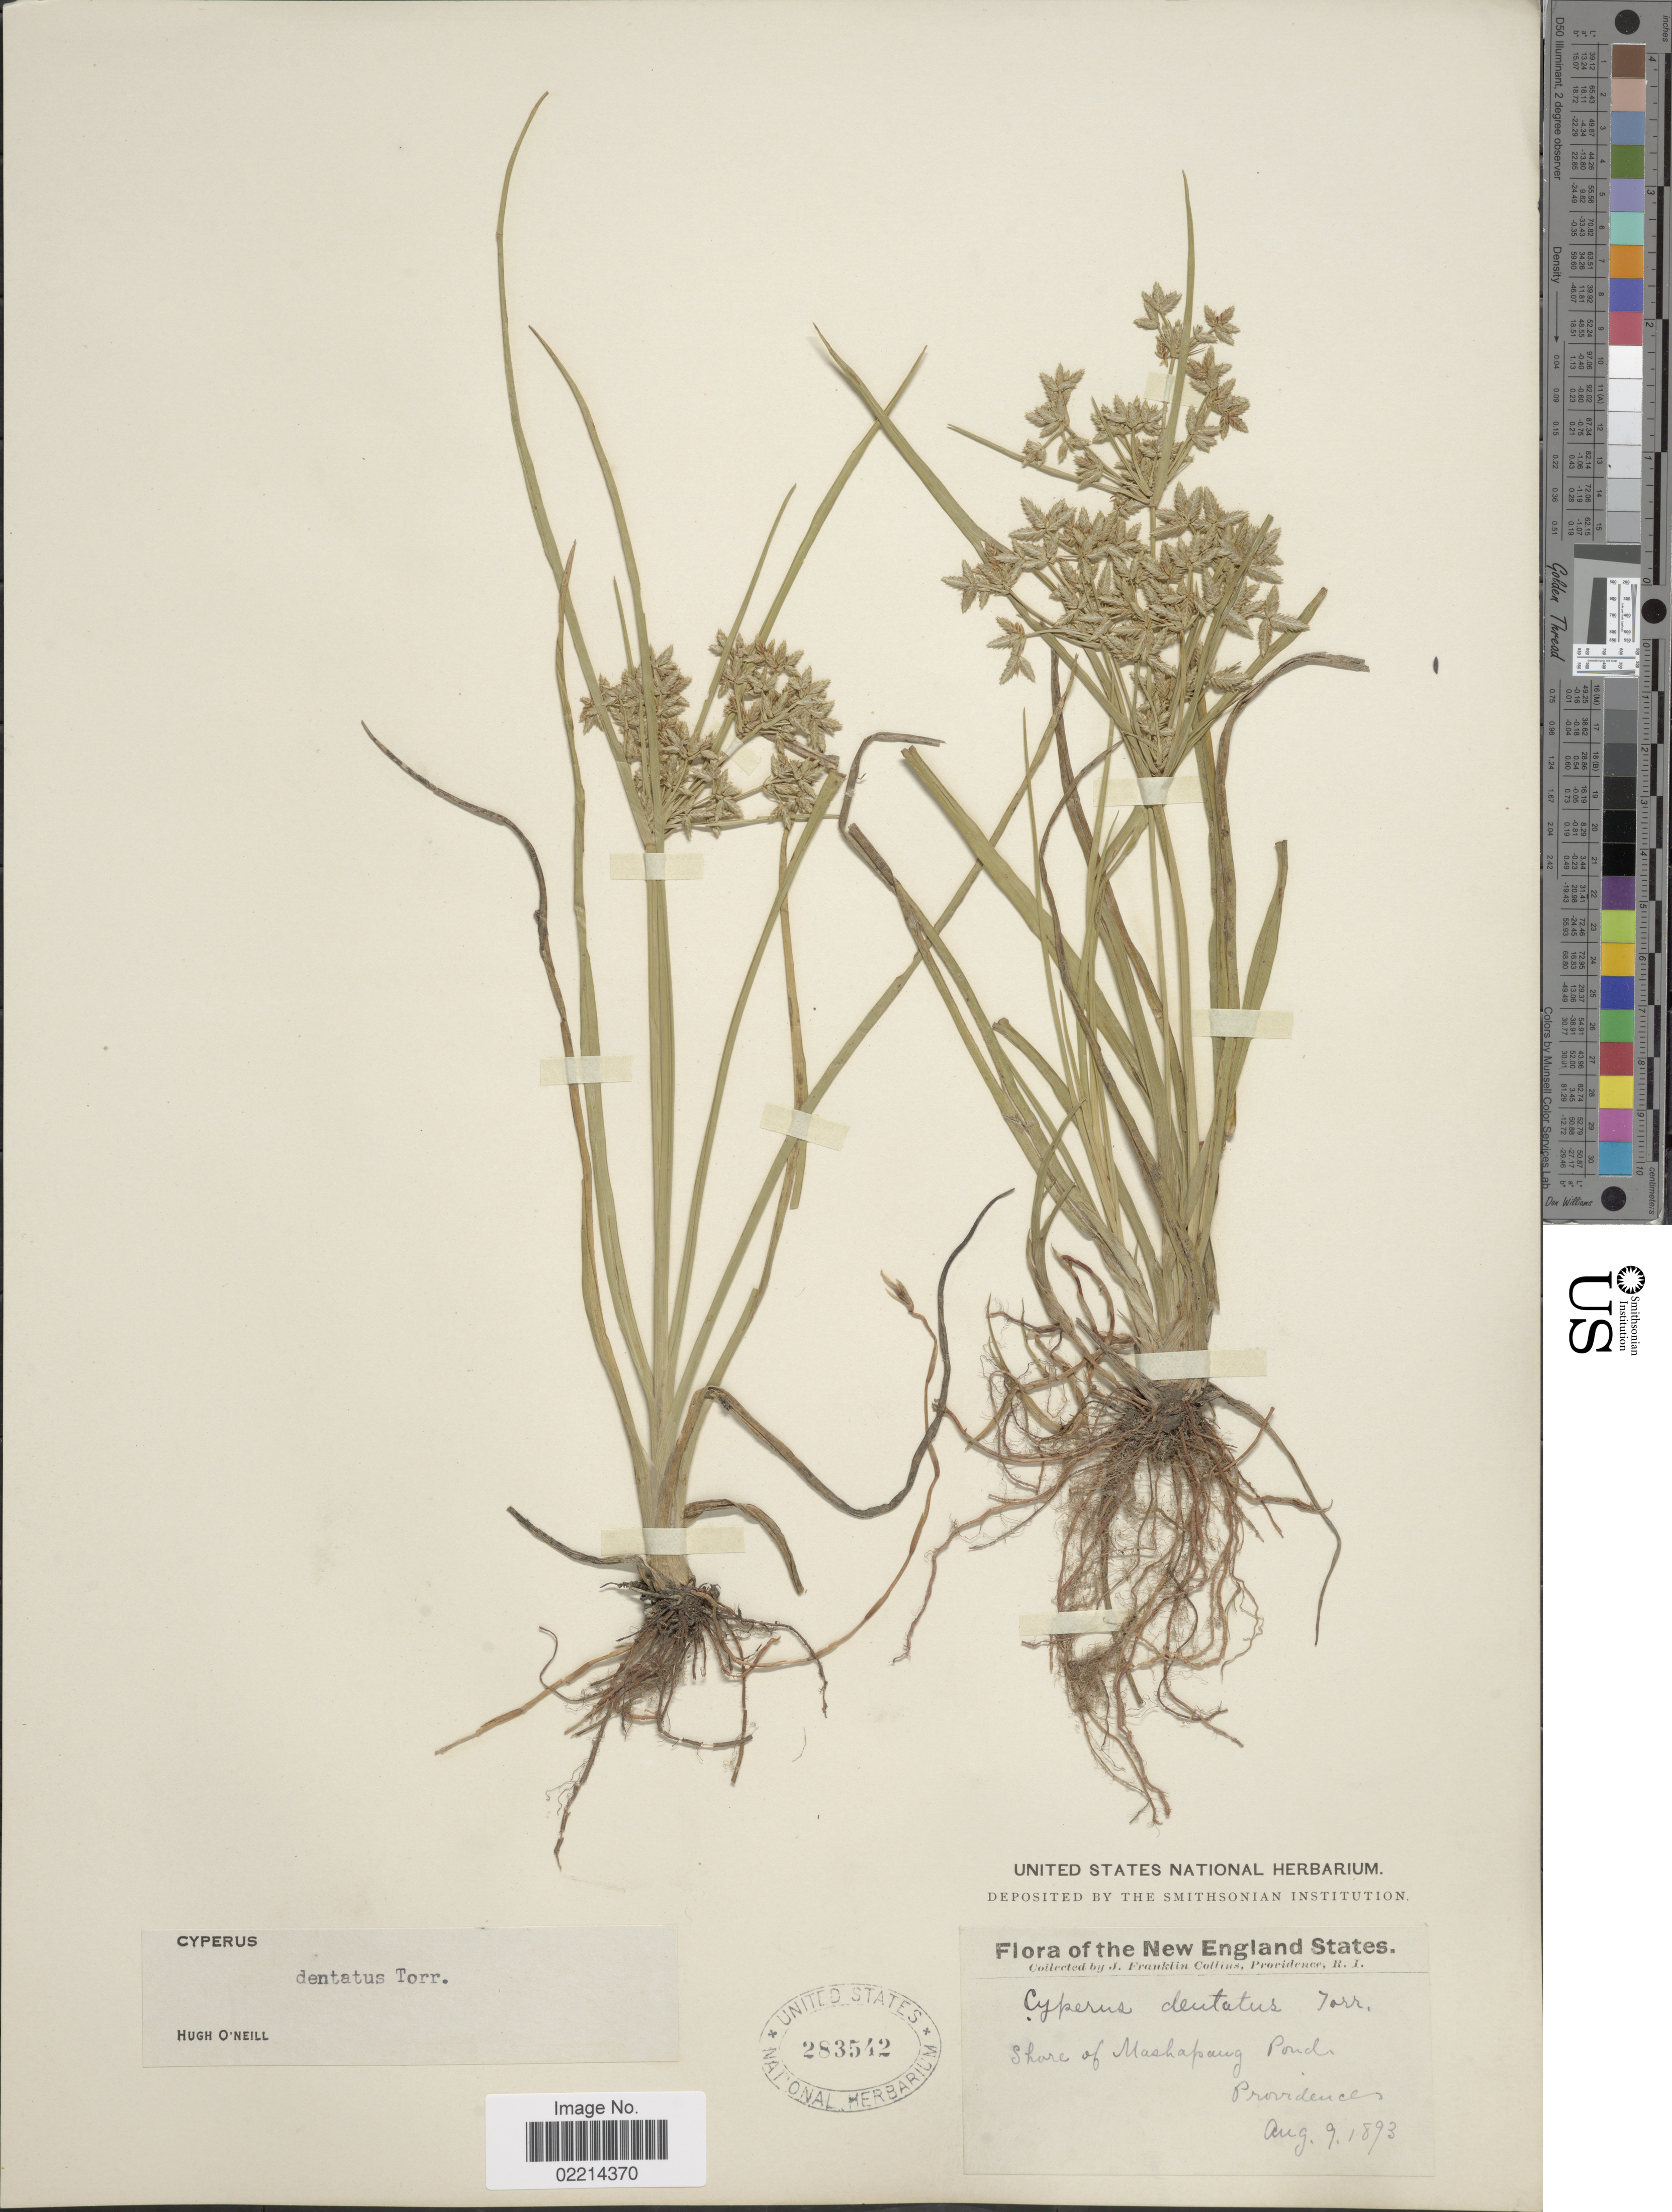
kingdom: Plantae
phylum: Tracheophyta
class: Liliopsida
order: Poales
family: Cyperaceae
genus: Cyperus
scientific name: Cyperus dentatus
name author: Torr.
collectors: J. Collins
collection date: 1893-08-09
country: United States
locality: New England States, Shore of Mashapaug Pond, Providences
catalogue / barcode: US 283542